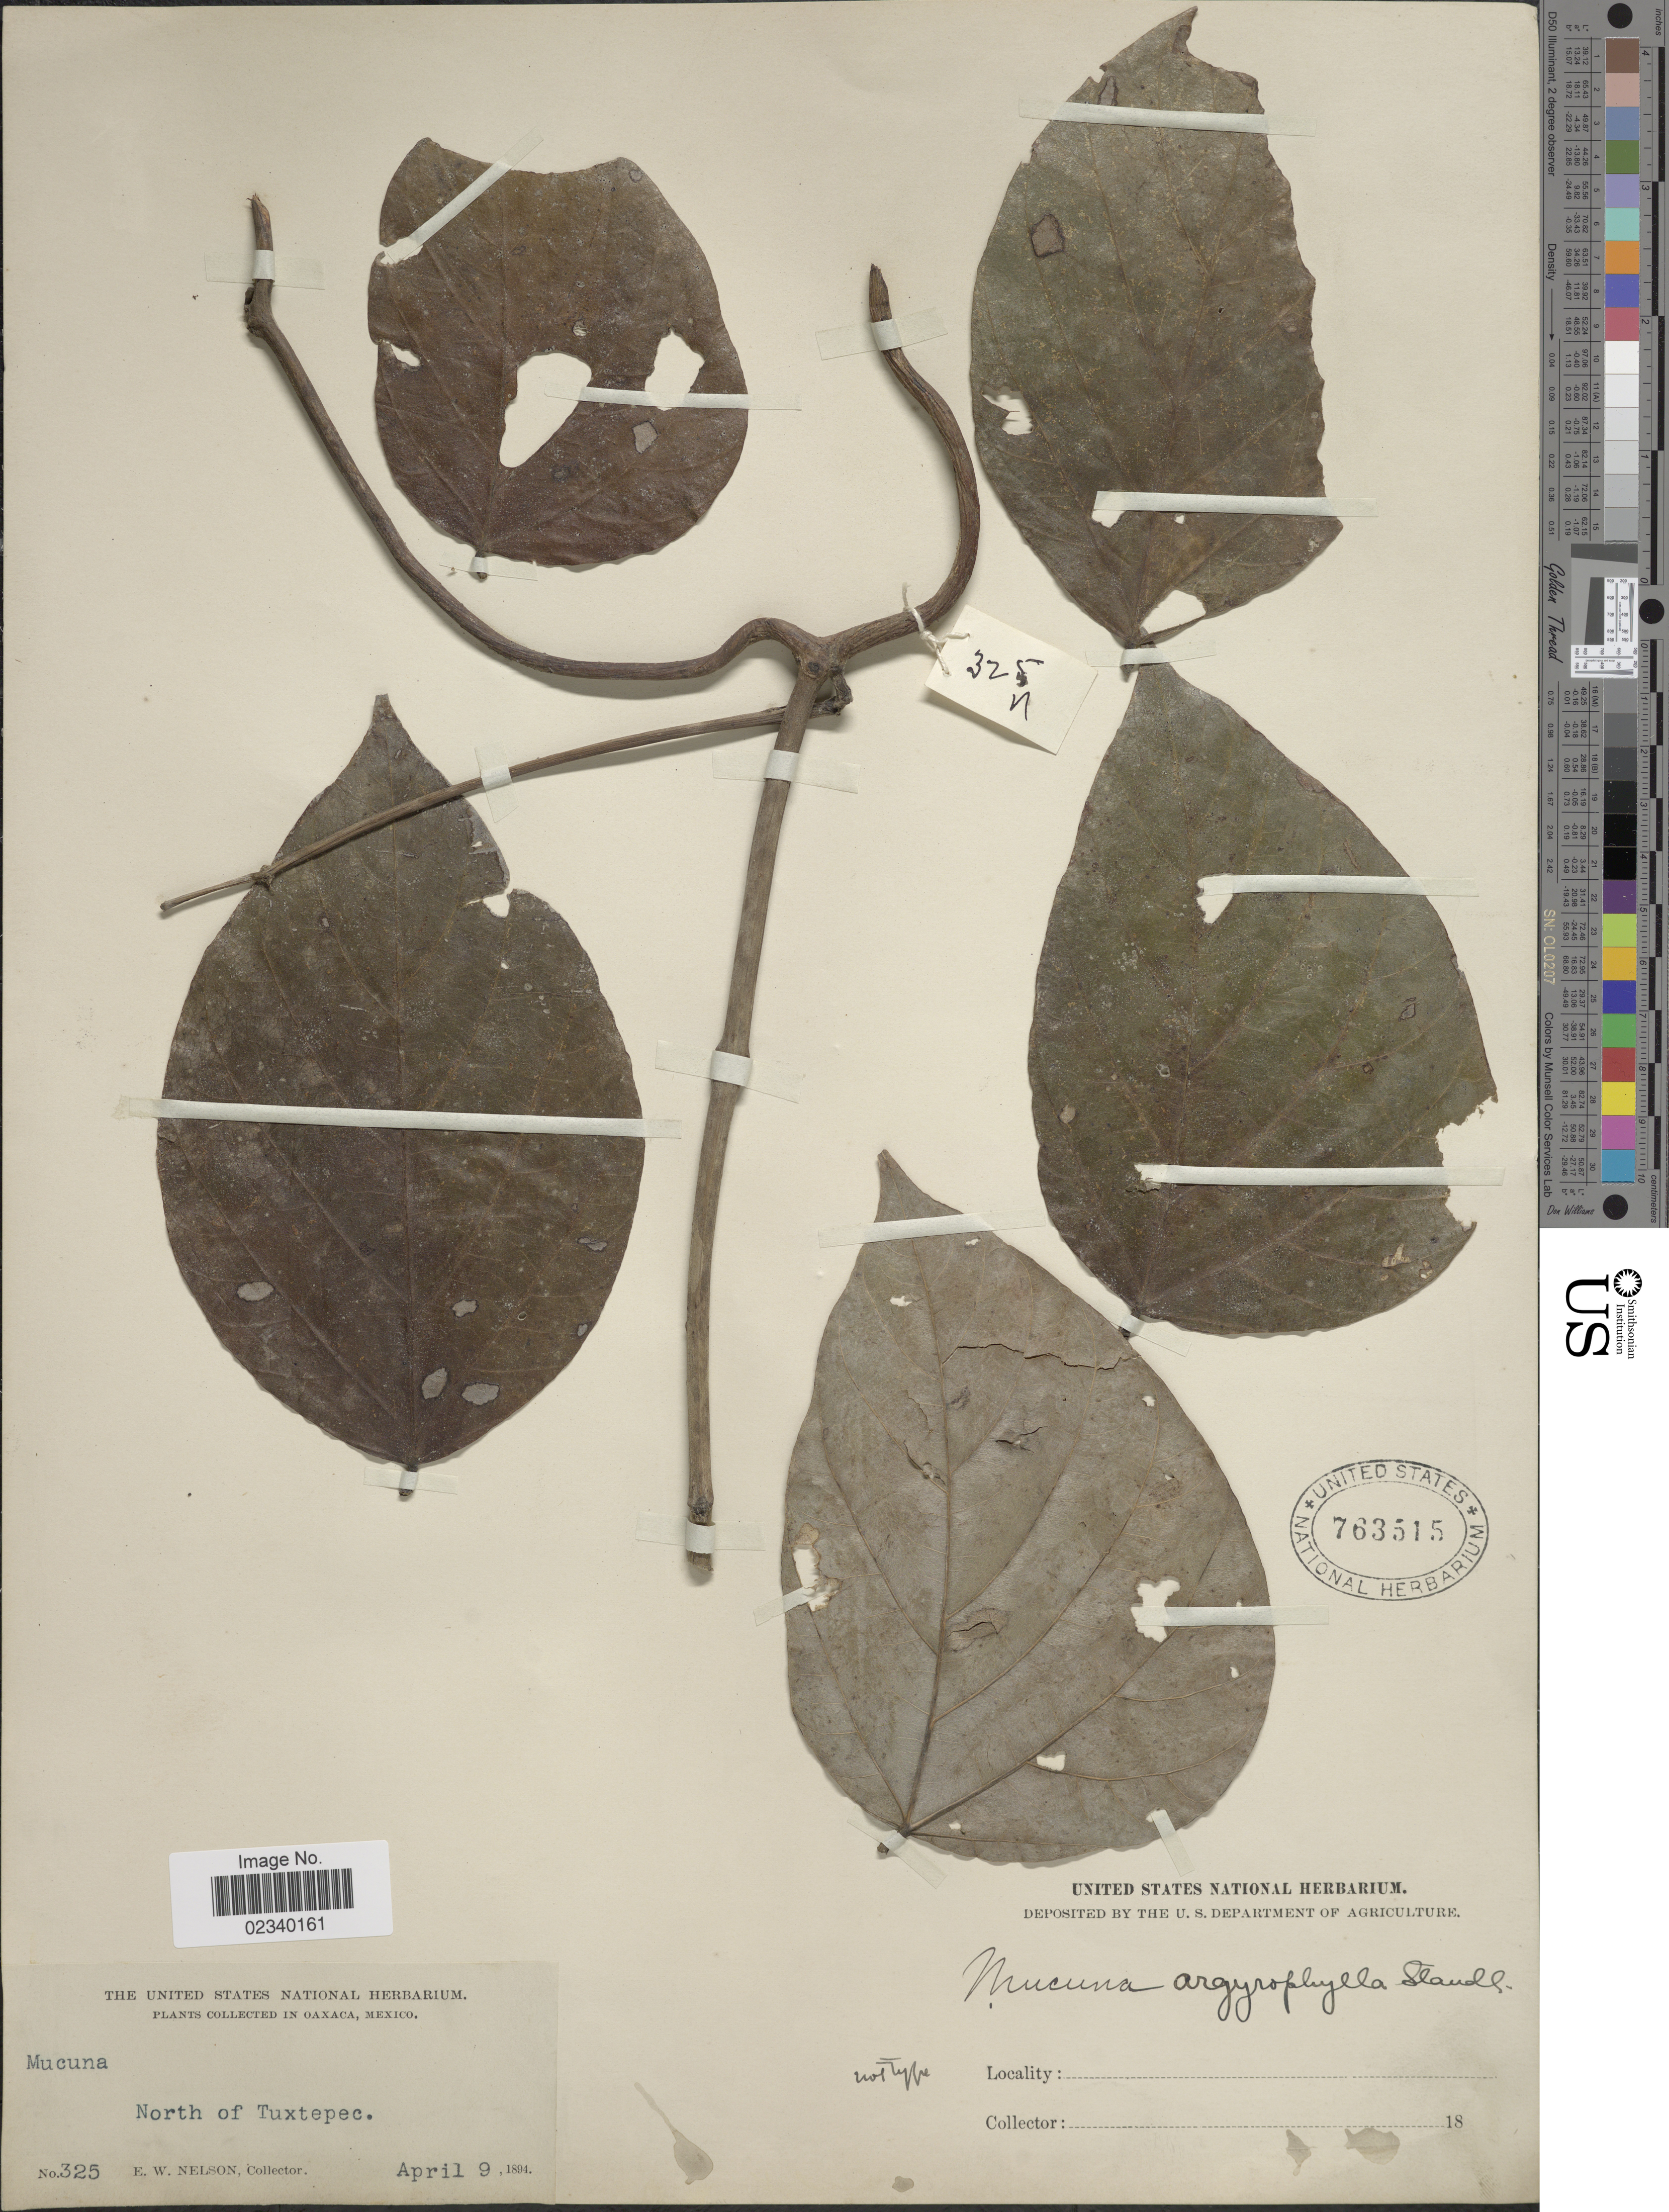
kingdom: Plantae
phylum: Tracheophyta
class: Magnoliopsida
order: Fabales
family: Fabaceae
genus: Mucuna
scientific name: Mucuna sp.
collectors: E. W. Nelson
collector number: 325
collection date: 1894-04-09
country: Mexico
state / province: Oaxaca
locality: North of Tuxtepec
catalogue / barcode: US 763515